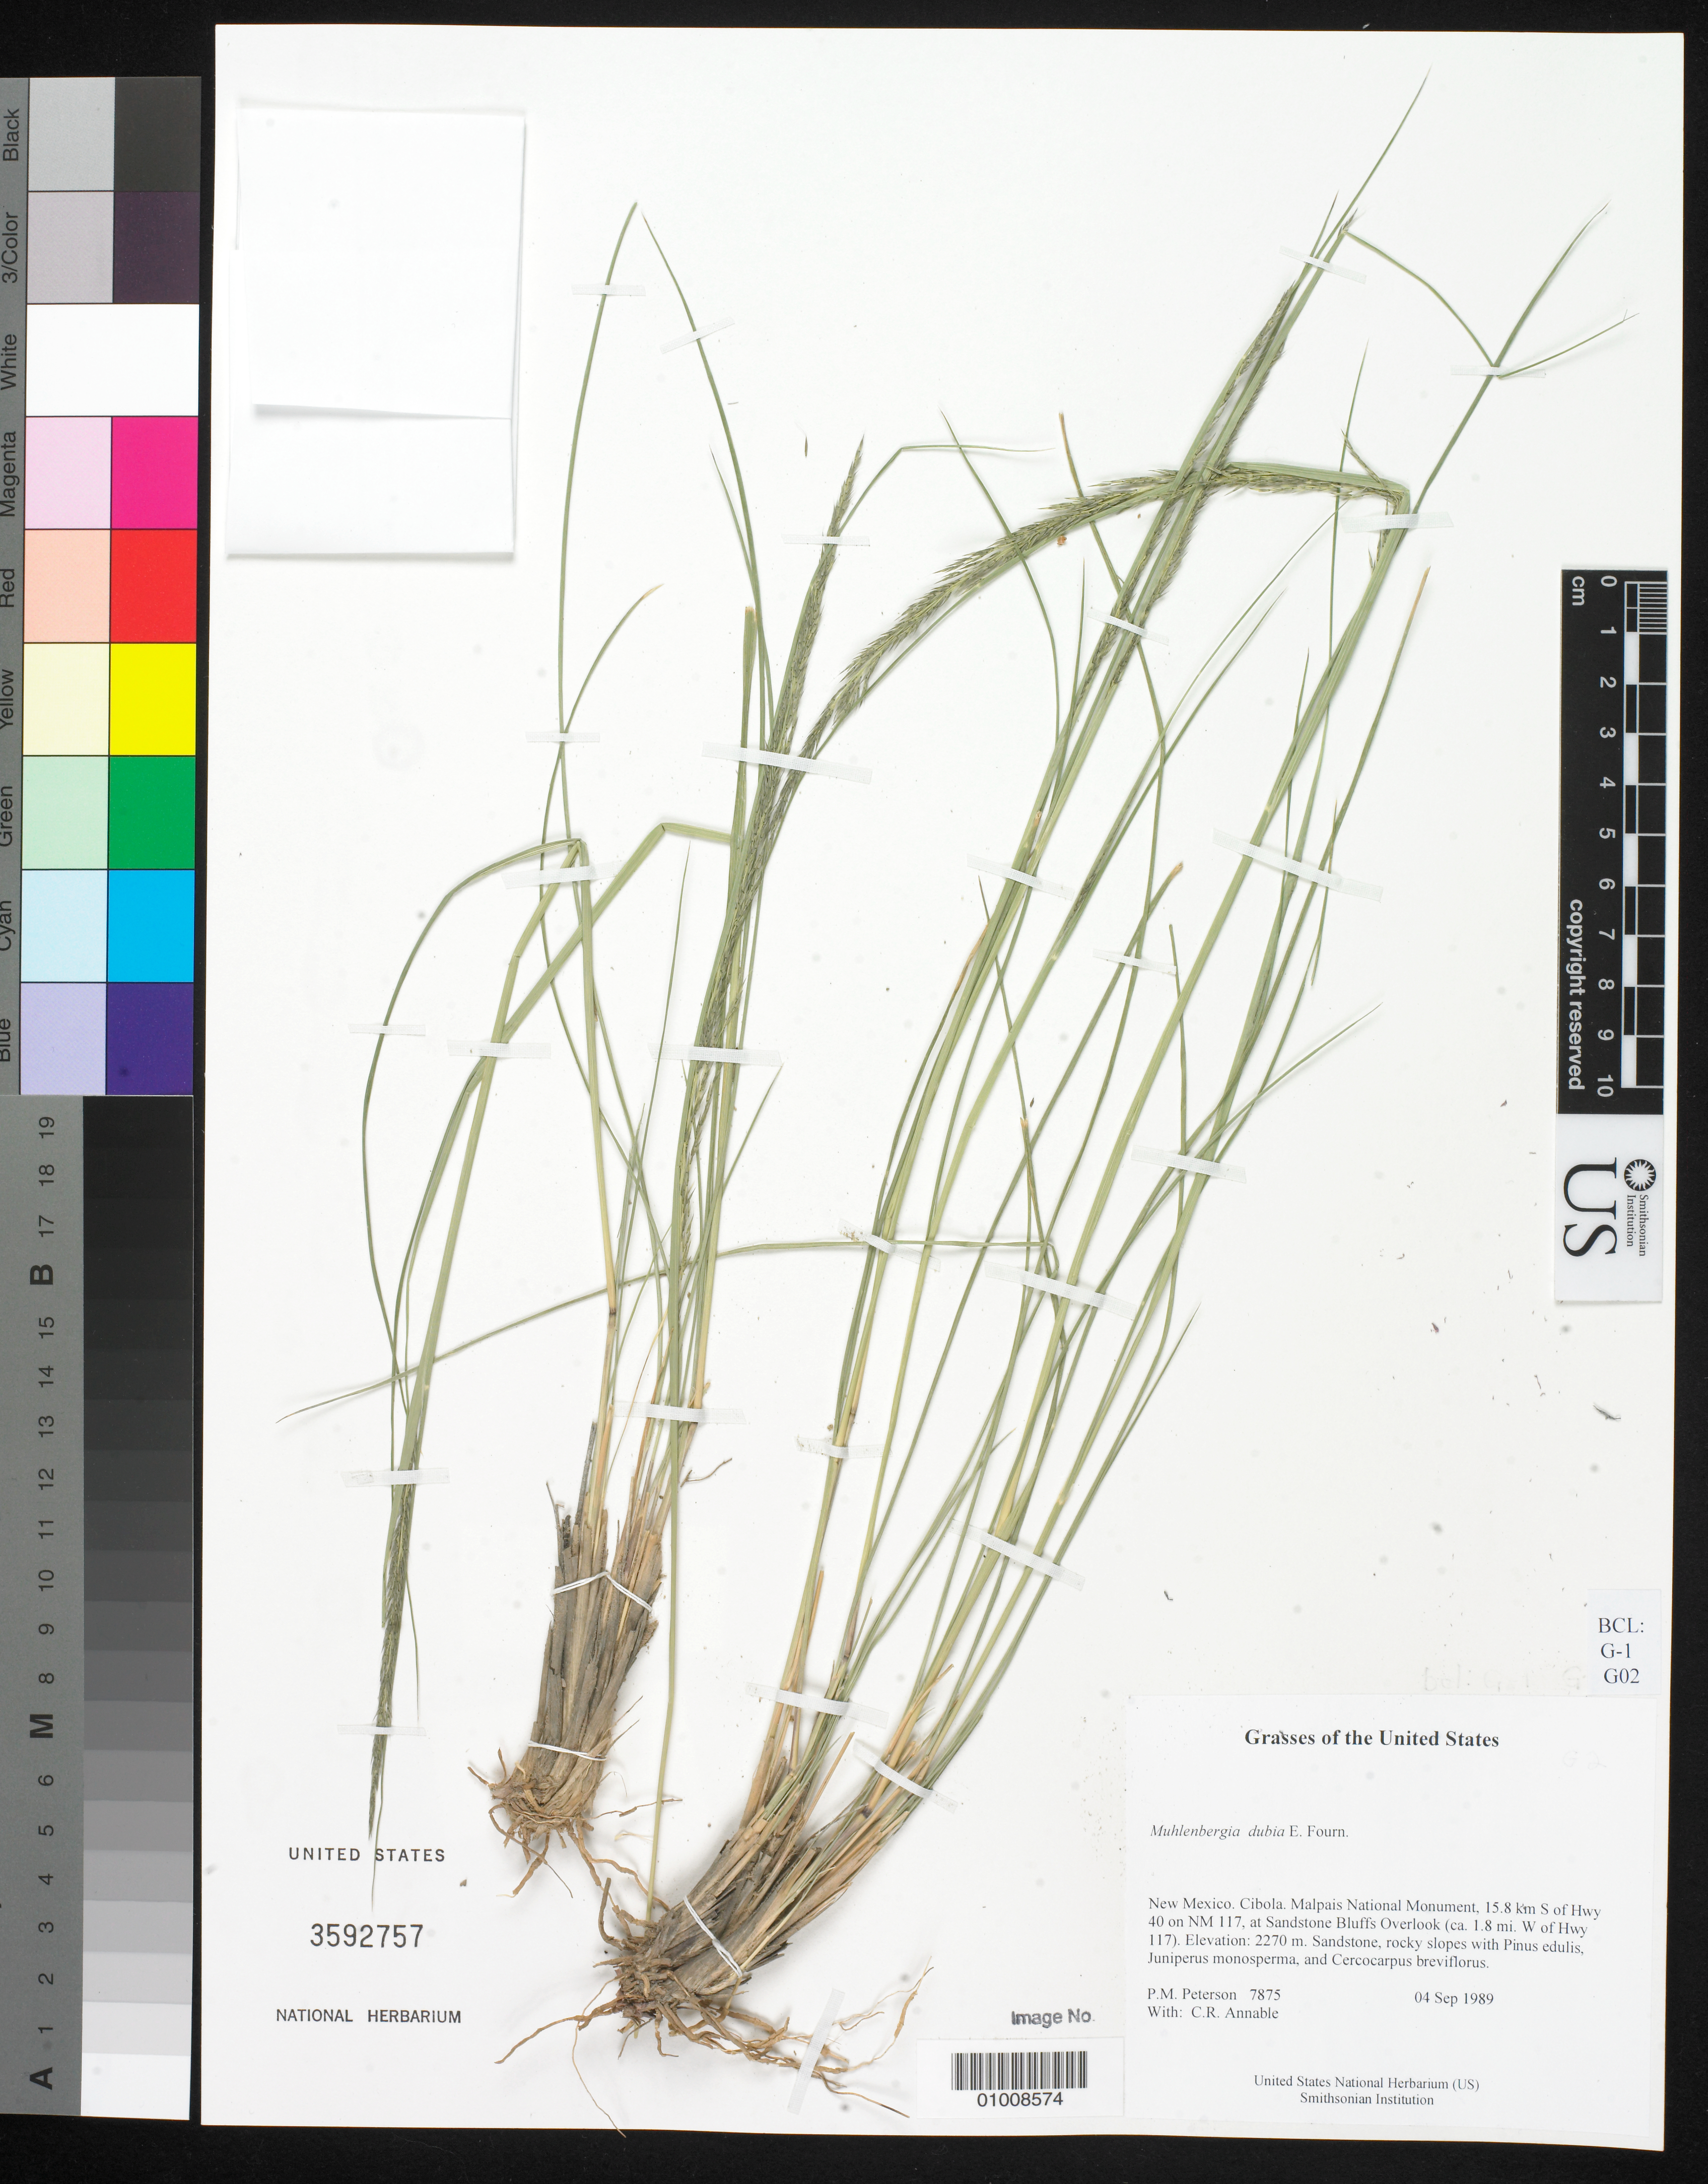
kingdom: Plantae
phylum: Tracheophyta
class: Liliopsida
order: Poales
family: Poaceae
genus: Muhlenbergia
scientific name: Muhlenbergia dubia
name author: E. Fourn.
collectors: P. M. Peterson & C. R. Annable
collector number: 07875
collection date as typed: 04 Sep 1989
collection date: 1989-09-04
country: United States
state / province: New Mexico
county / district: Cibola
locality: Malpais National Monument, 15.8 km S of Hwy 40 on NM 117, at Sandstone Bluffs Overlook (ca. 1.8 mi. W of Hwy 117)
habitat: Sandstone, rocky slopes with Pinus edulis, Juniperus monosperma, and Cercocarpus breviflorus.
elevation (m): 2270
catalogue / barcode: US 3592757